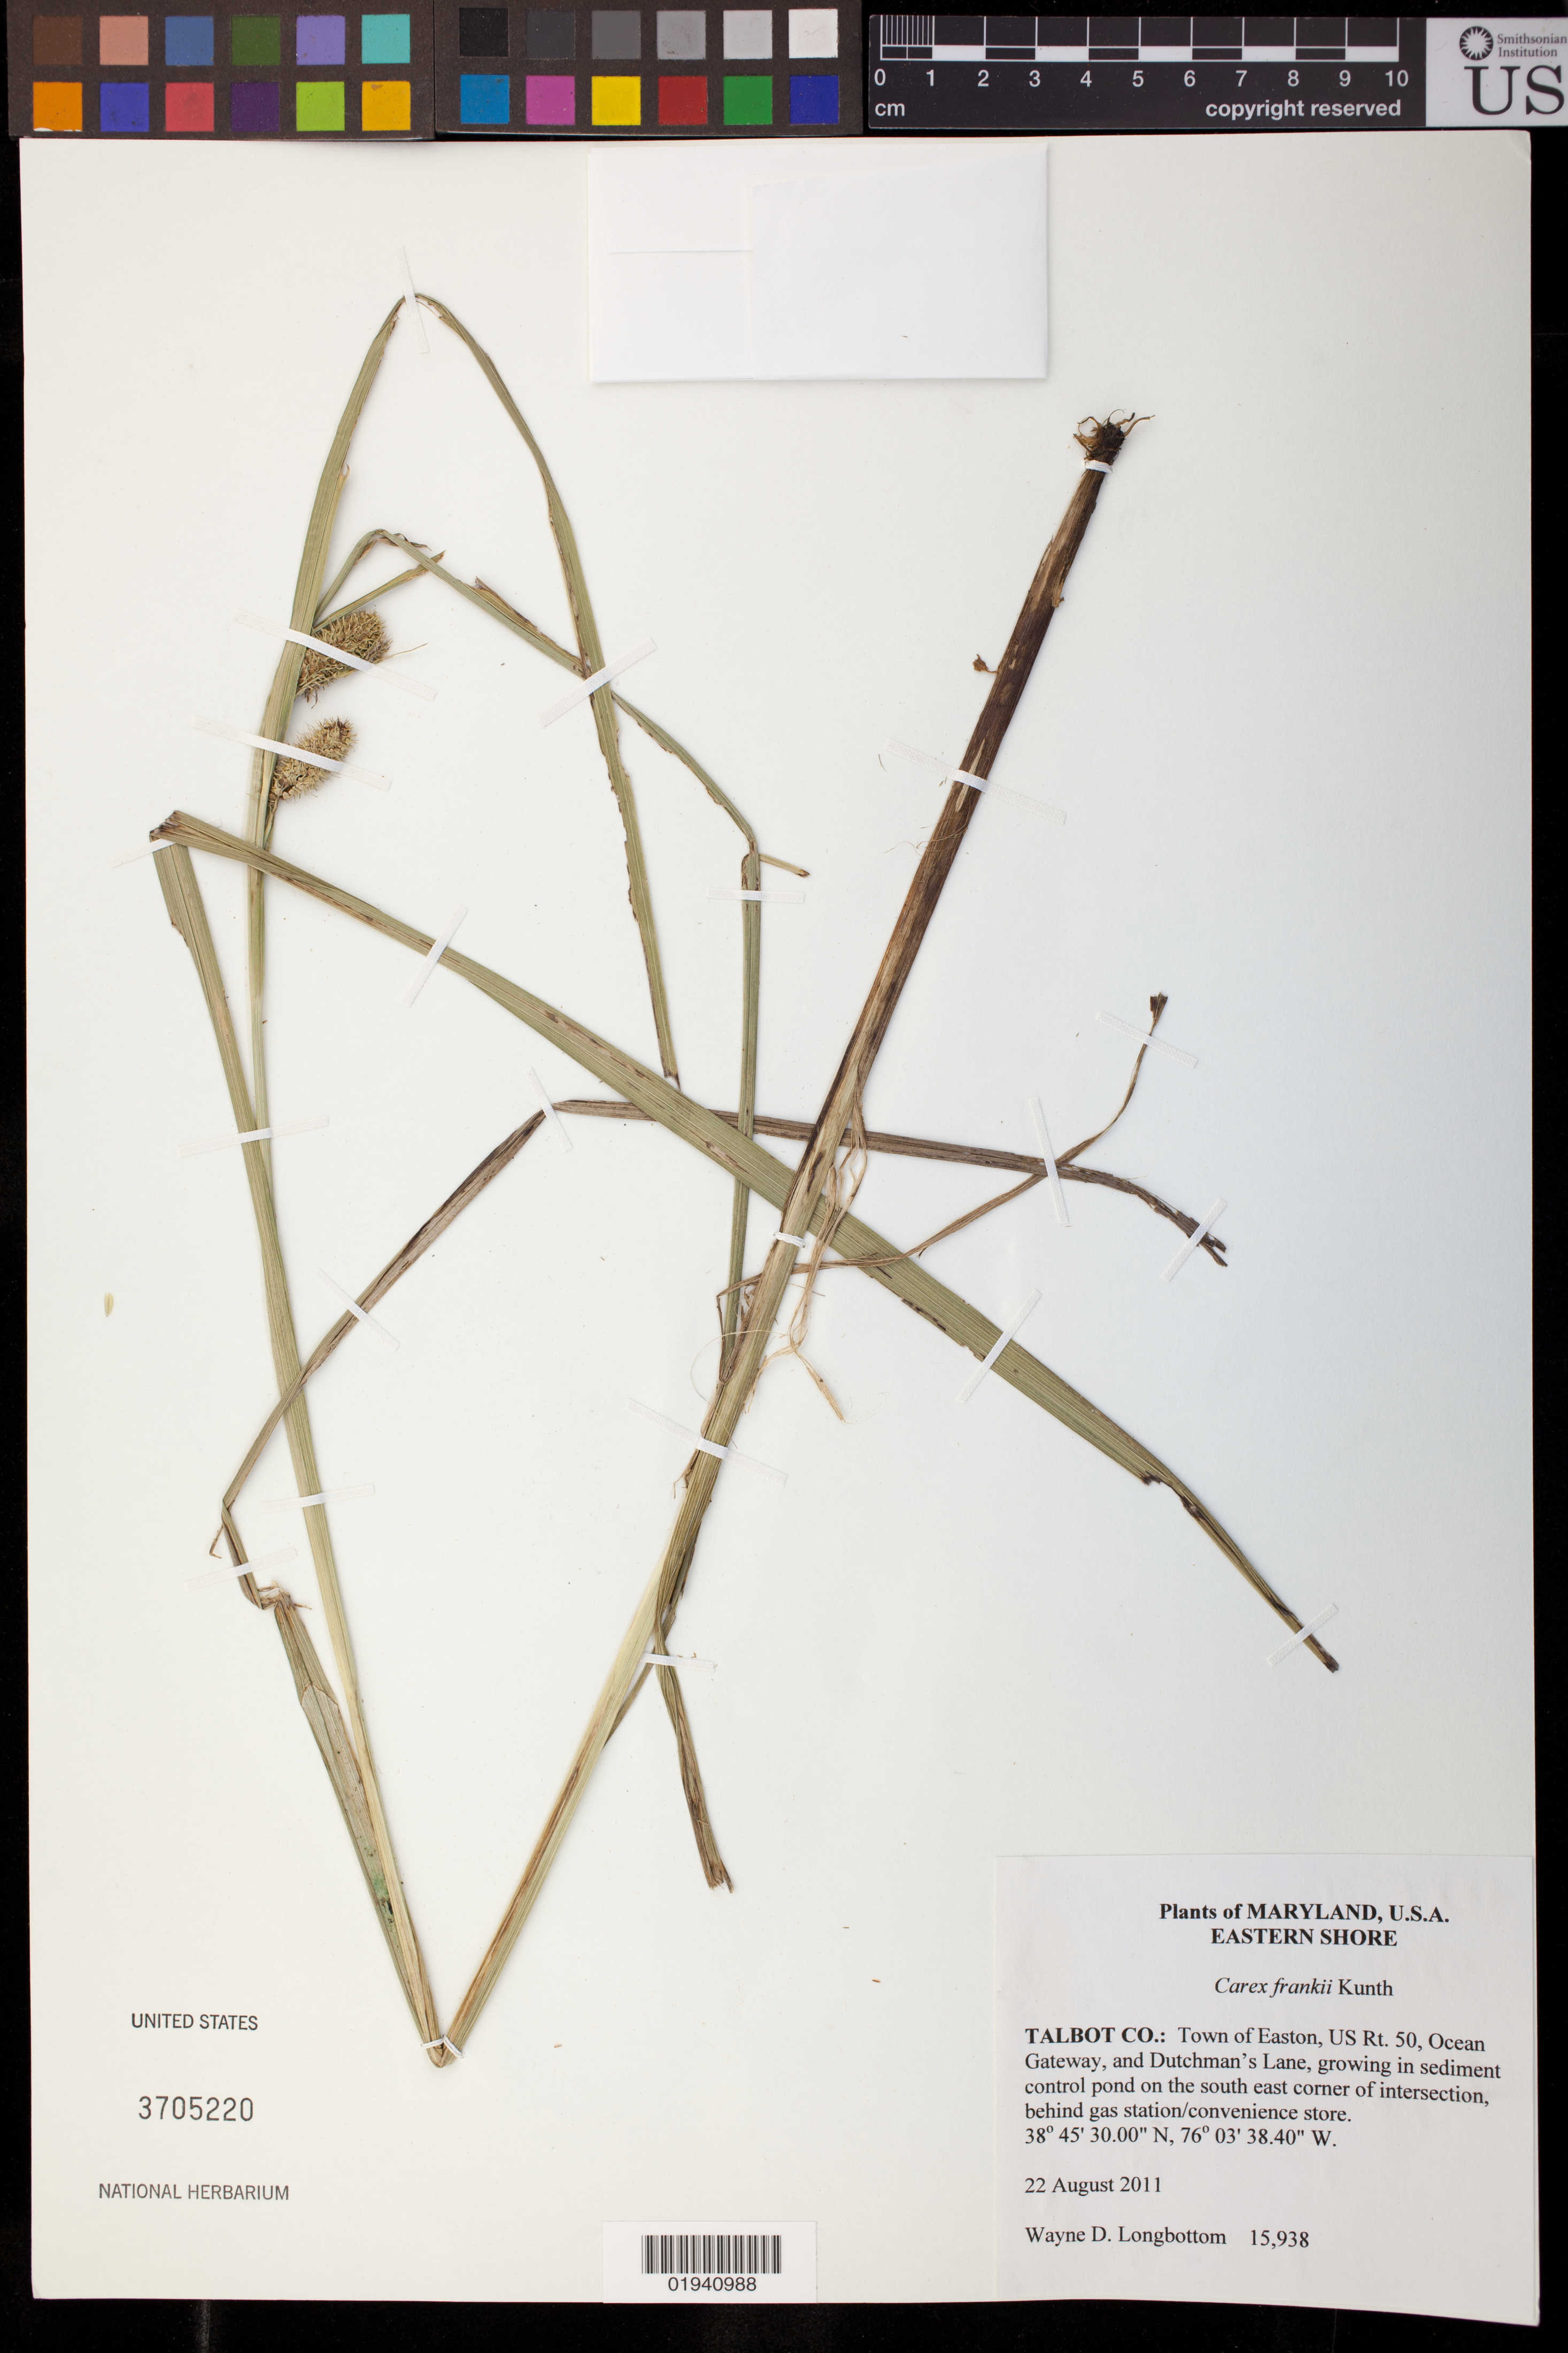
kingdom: Plantae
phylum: Tracheophyta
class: Liliopsida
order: Poales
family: Cyperaceae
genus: Carex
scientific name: Carex frankii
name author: Kunth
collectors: W. D. Longbottom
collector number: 15938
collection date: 2011-08-22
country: United States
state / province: Maryland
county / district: Talbot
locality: Talbot Co.: Town of Easton, US Rt. 50, Ocean Gateway, and Dutchman's Lane.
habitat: growing in sediment control pond on the south east corner of intersection, behind gas station and convenience store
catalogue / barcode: US 3705220